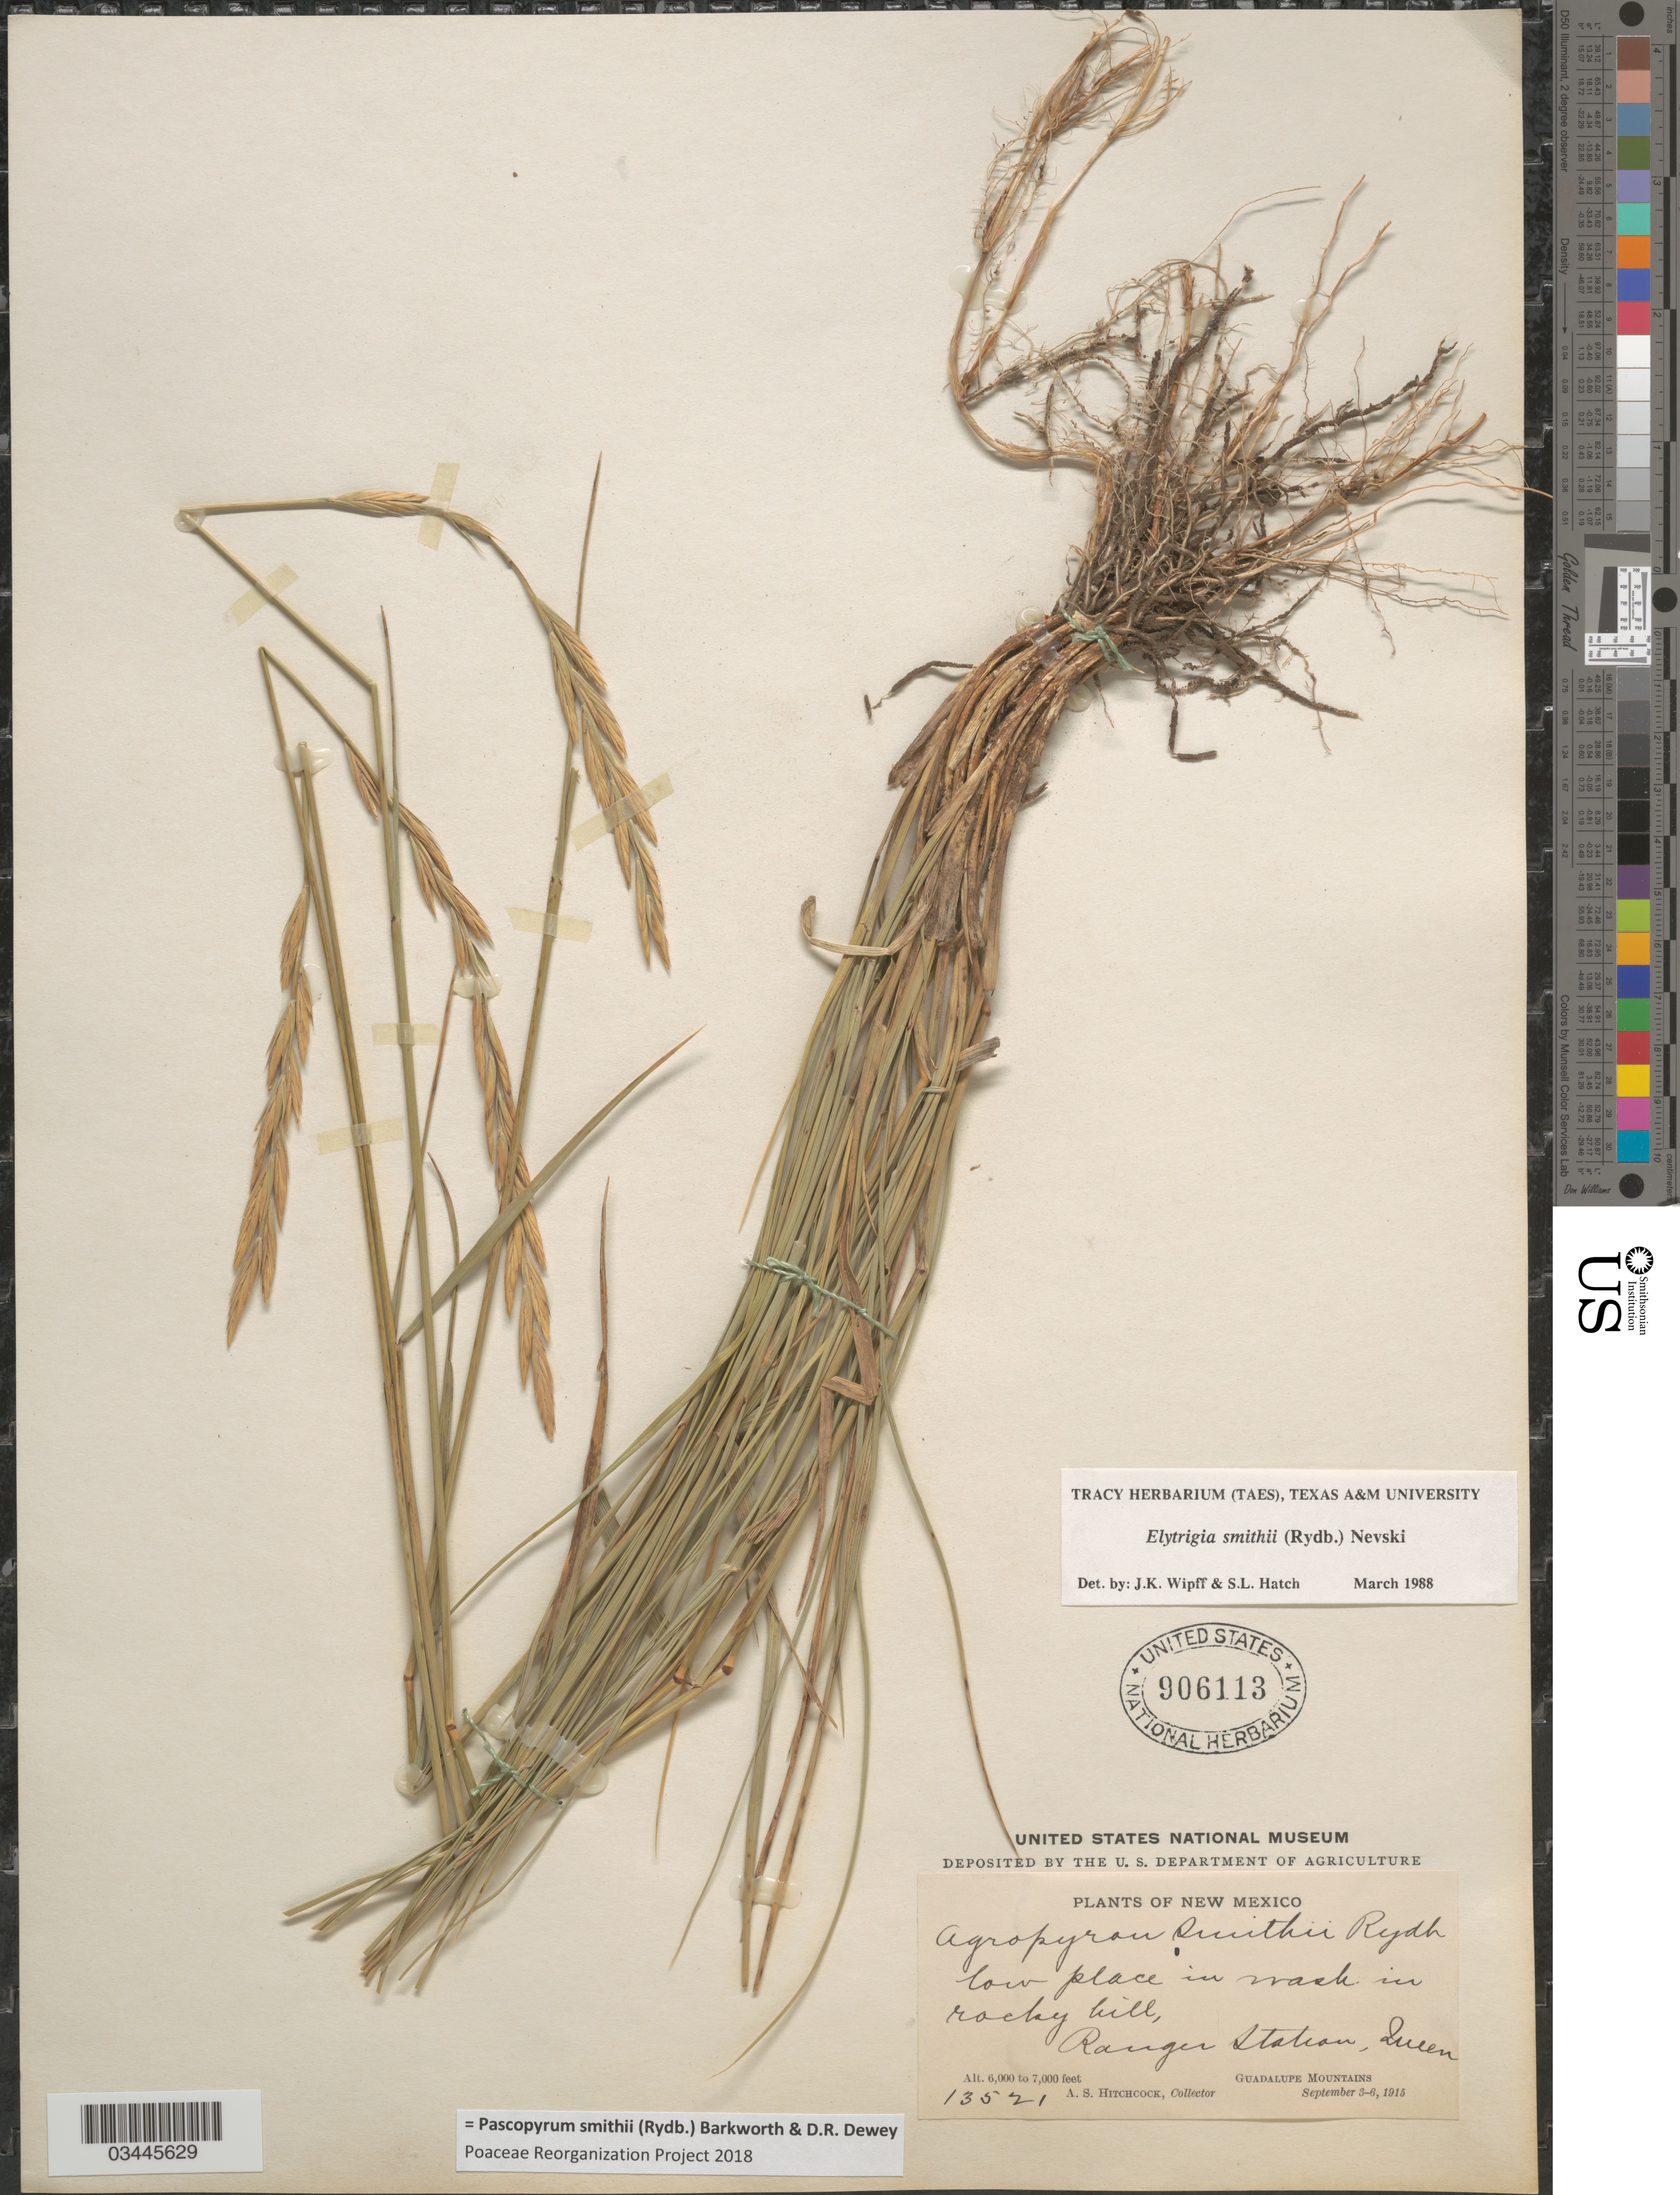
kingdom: Plantae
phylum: Tracheophyta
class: Liliopsida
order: Poales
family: Poaceae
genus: Pascopyrum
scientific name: Pascopyrum smithii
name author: (Rydb.) Barkworth & Dewey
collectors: A. S. Hitchcock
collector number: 13521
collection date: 1915-09-03/1915-09-06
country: United States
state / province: New Mexico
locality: Low place in wash in rocky hill, Ranger Station, Queen. Guadalupe Mountains.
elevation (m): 1829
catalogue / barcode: US 906113